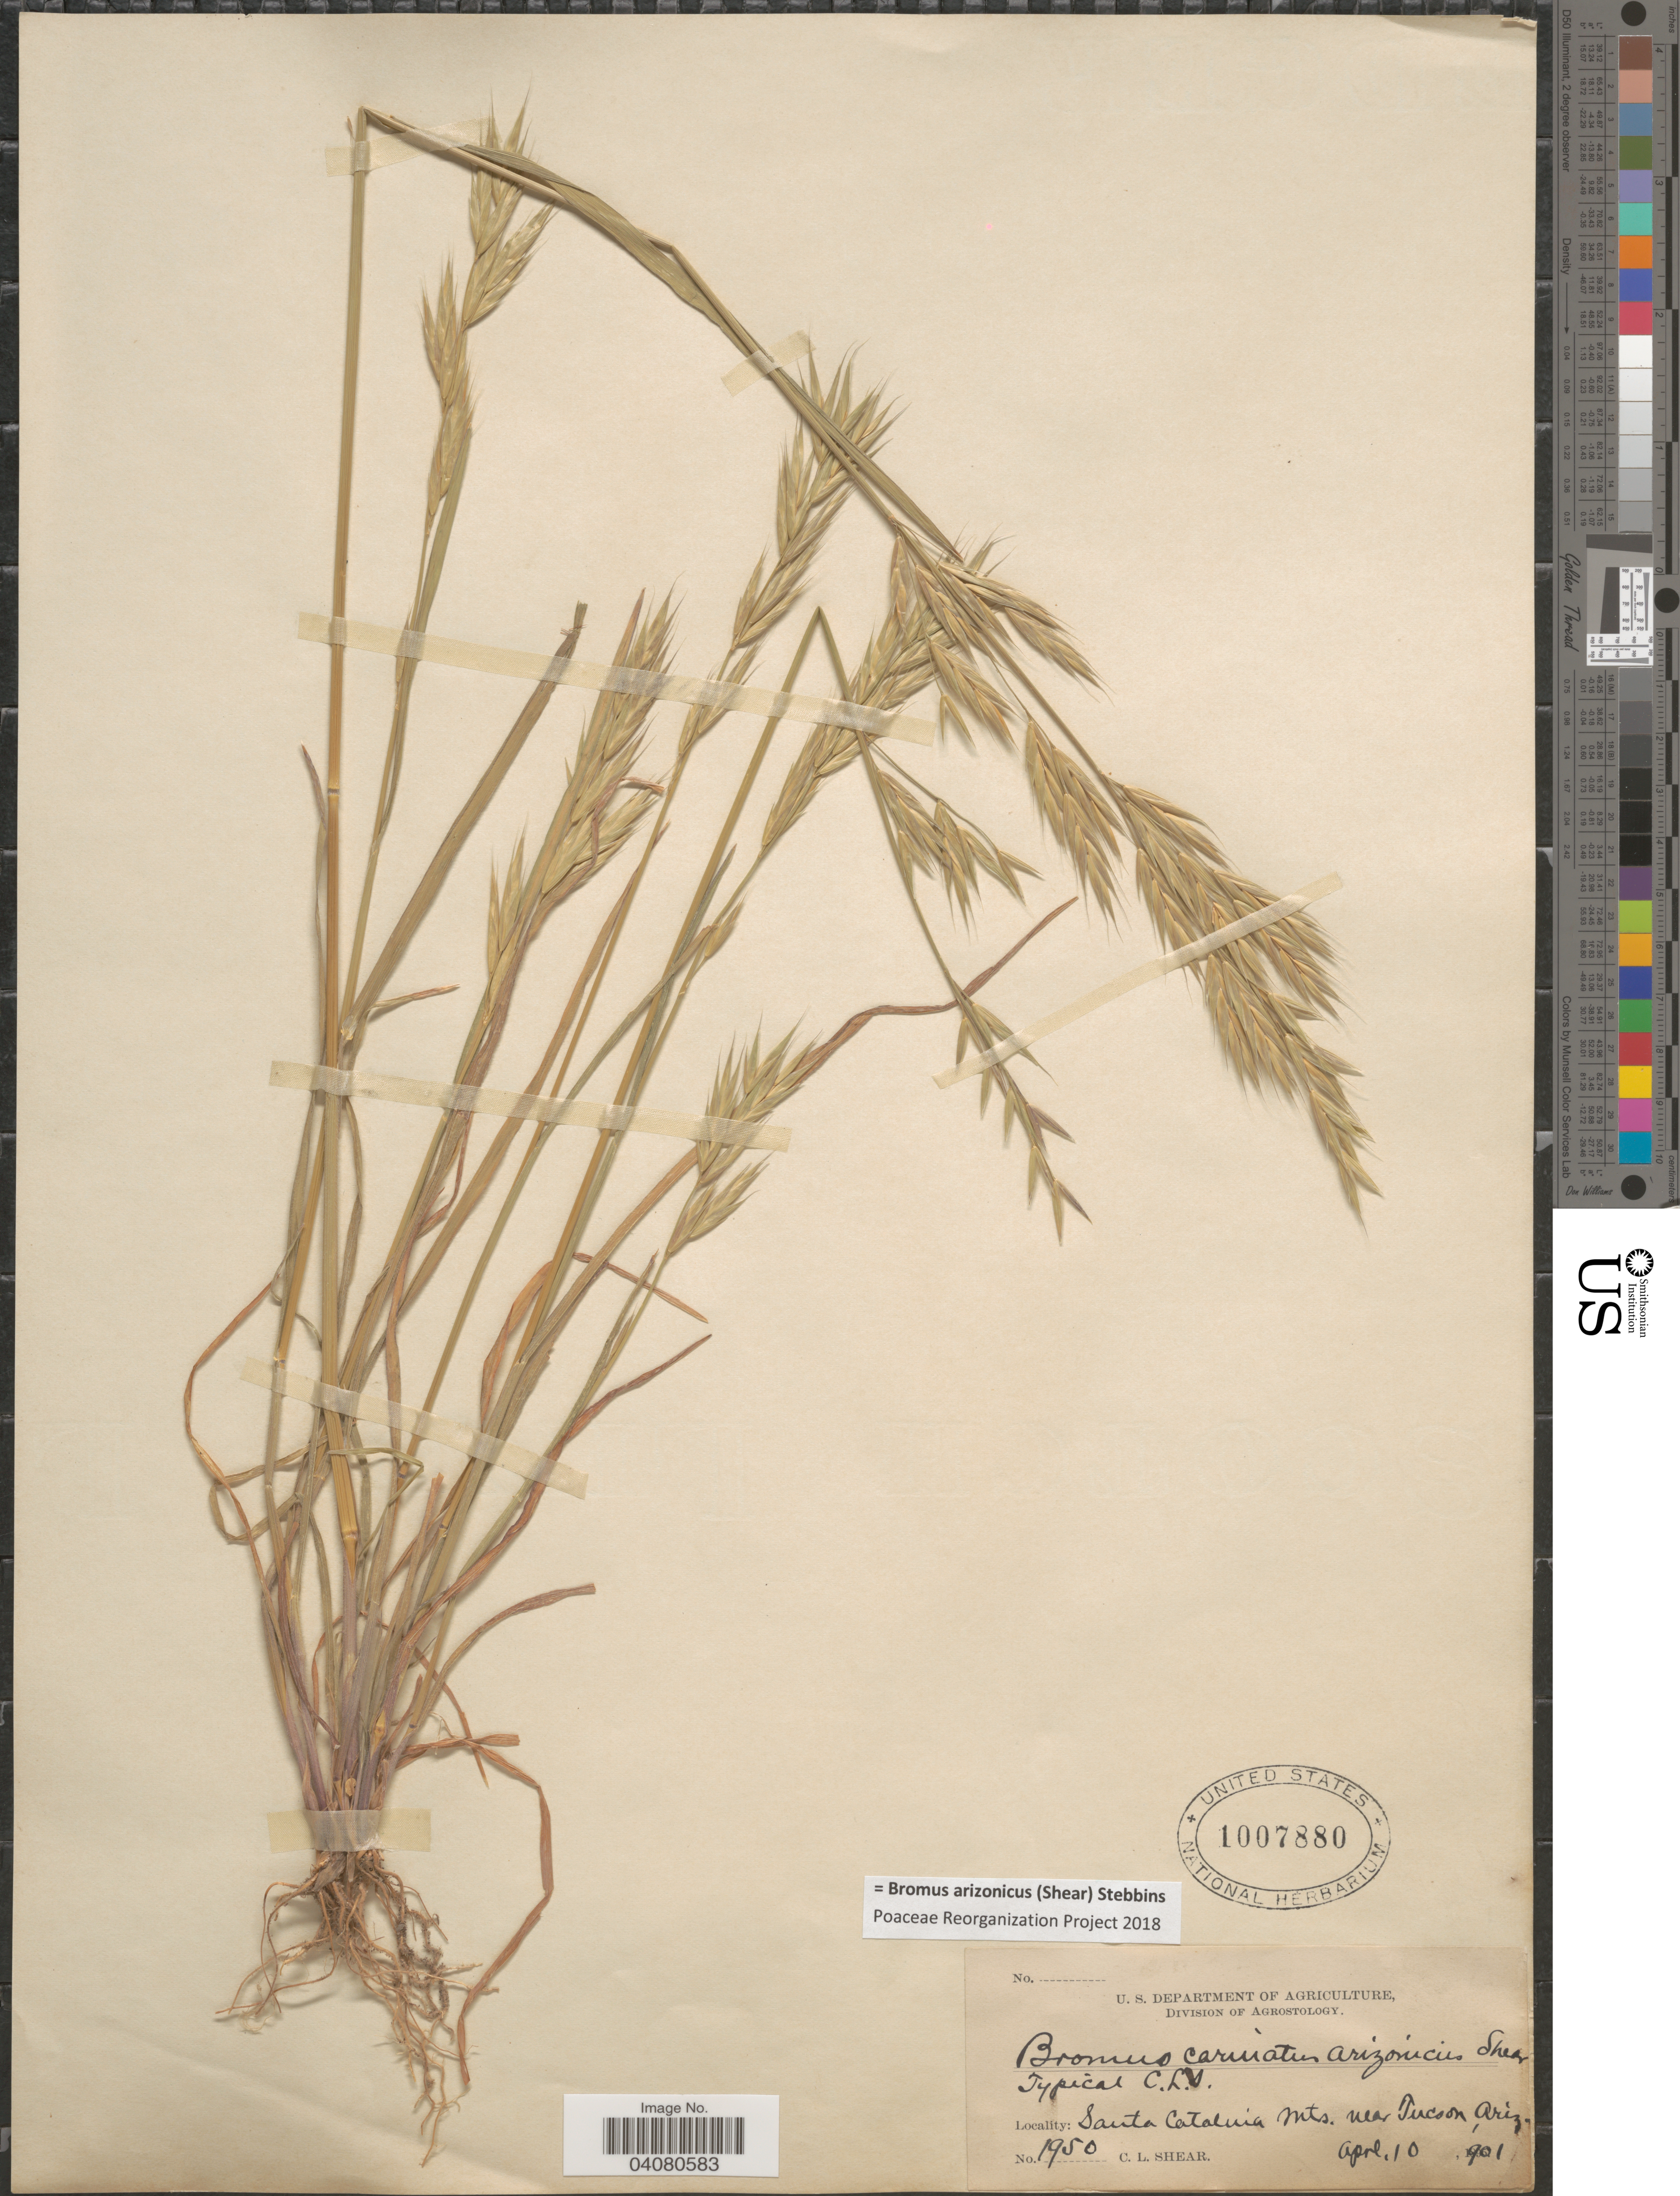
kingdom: Plantae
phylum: Tracheophyta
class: Liliopsida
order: Poales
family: Poaceae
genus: Bromus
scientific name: Bromus arizonicus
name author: (Shear) Stebbins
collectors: C. L. Shear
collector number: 1950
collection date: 1901-04-10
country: United States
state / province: Arizona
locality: Santa Catalina Mts. near Tucson.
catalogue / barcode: US 1007880